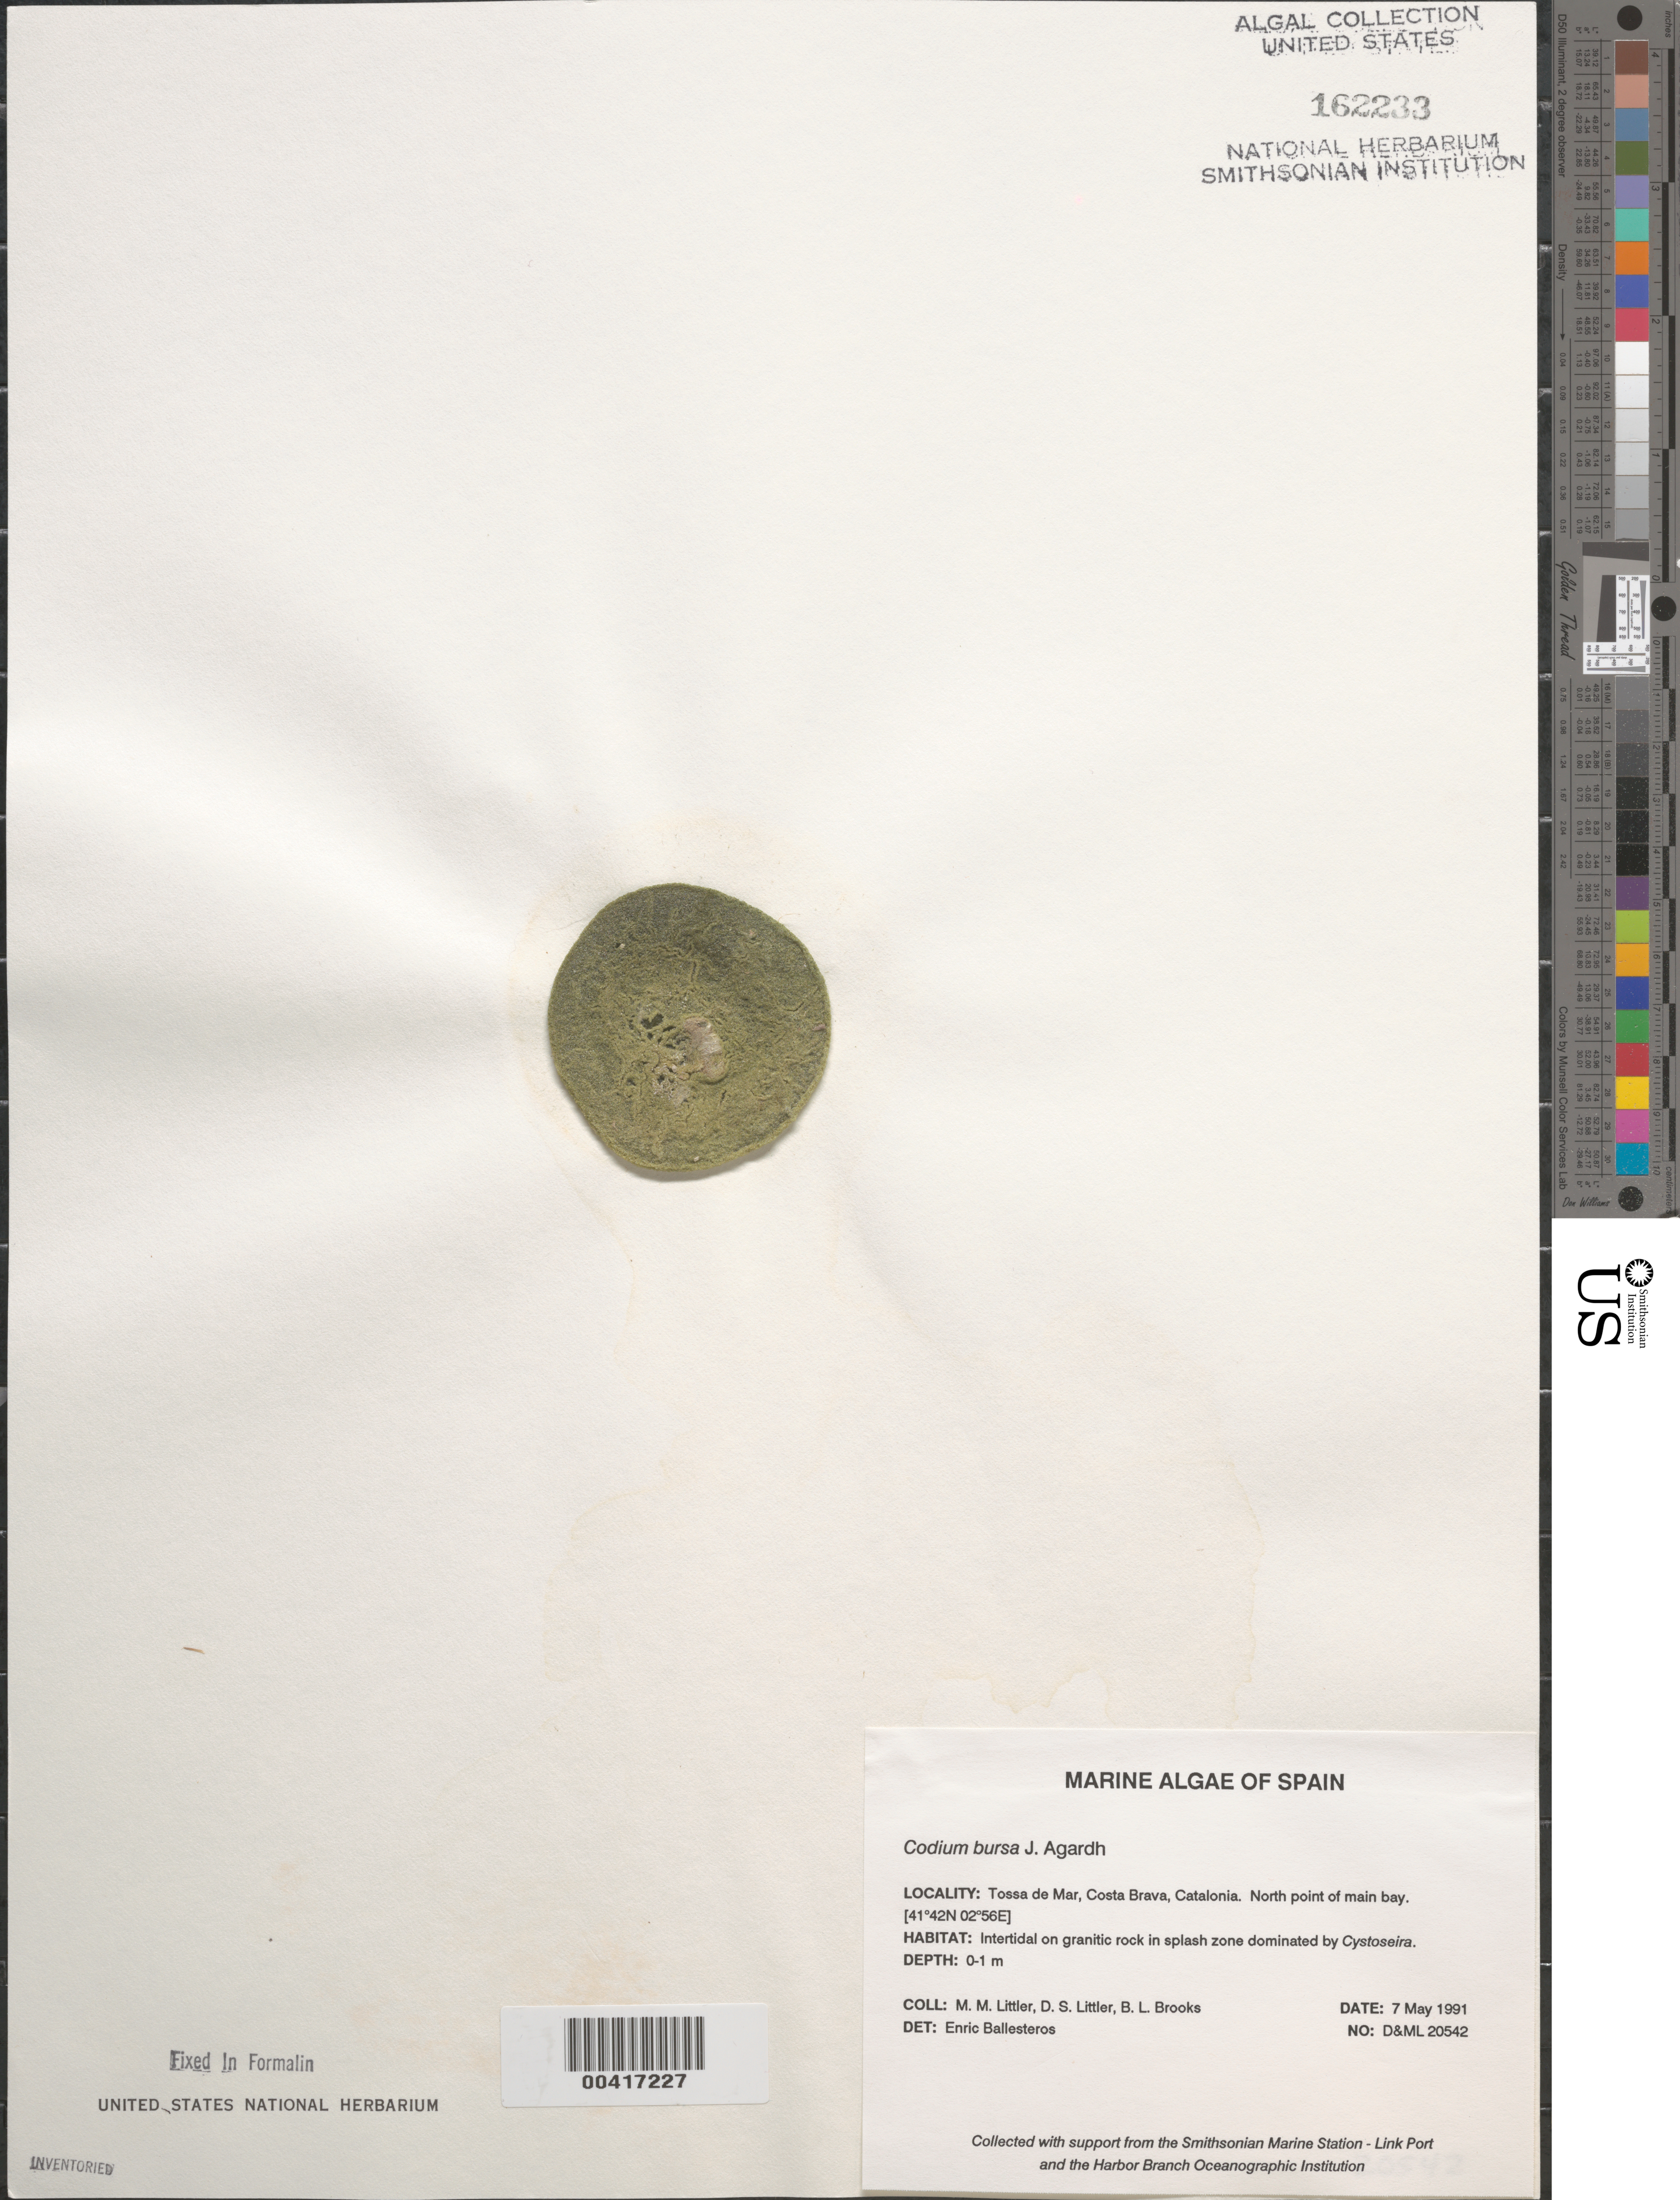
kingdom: Plantae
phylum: Chlorophyta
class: Ulvophyceae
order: Bryopsidales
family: Codiaceae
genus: Codium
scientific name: Codium bursa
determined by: Ballesteros, E.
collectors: M. M. Littler, D. S. Littler & B. Brooks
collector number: D&ML 20542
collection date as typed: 07 May 1991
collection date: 1991-05-07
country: Spain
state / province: Catalunya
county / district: Girona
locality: Tossa de mar, costa brava, catalonia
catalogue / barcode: US 162233